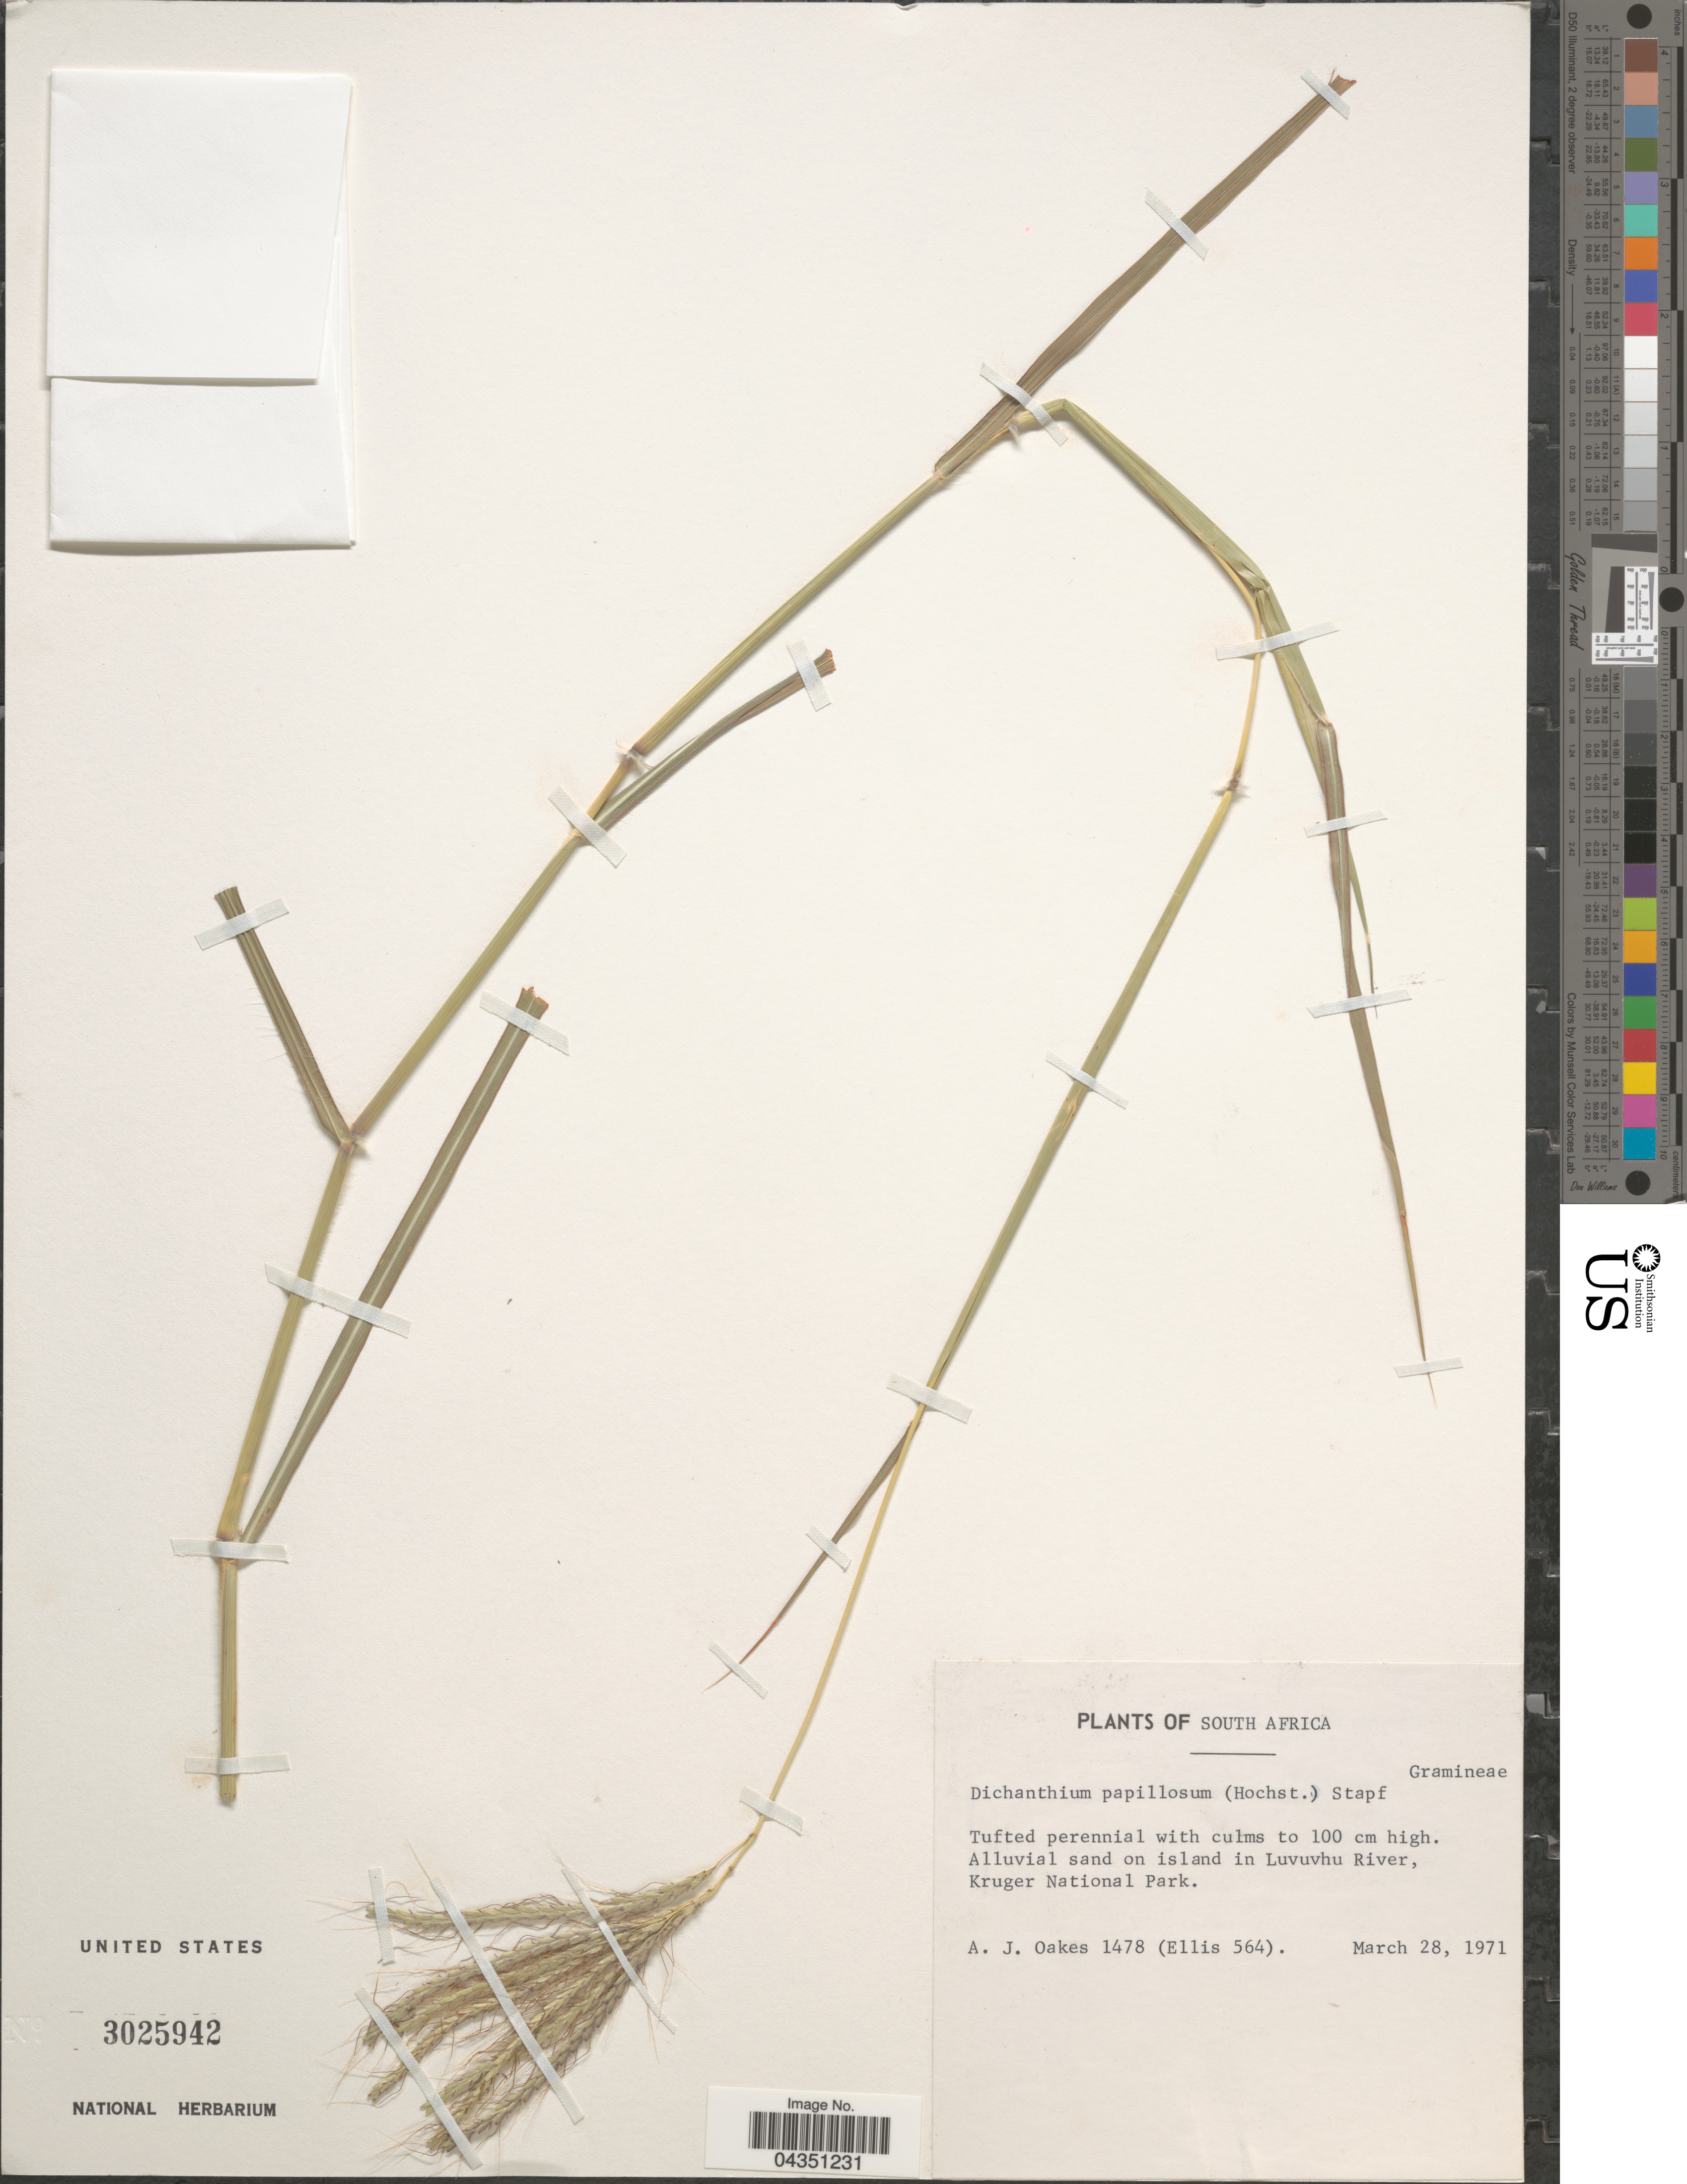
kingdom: Plantae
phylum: Tracheophyta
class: Liliopsida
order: Poales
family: Poaceae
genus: Dichanthium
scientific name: Dichanthium annulatum var. papillosum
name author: (Hochst. ex A. Rich.) de Wet & Harlan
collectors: A. Oakes & -. Ellis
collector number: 1478/564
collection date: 1971-03-28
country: South Africa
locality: Alluvial sand on island in Luvuvhu River, Kruger National Park.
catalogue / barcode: US 3025942